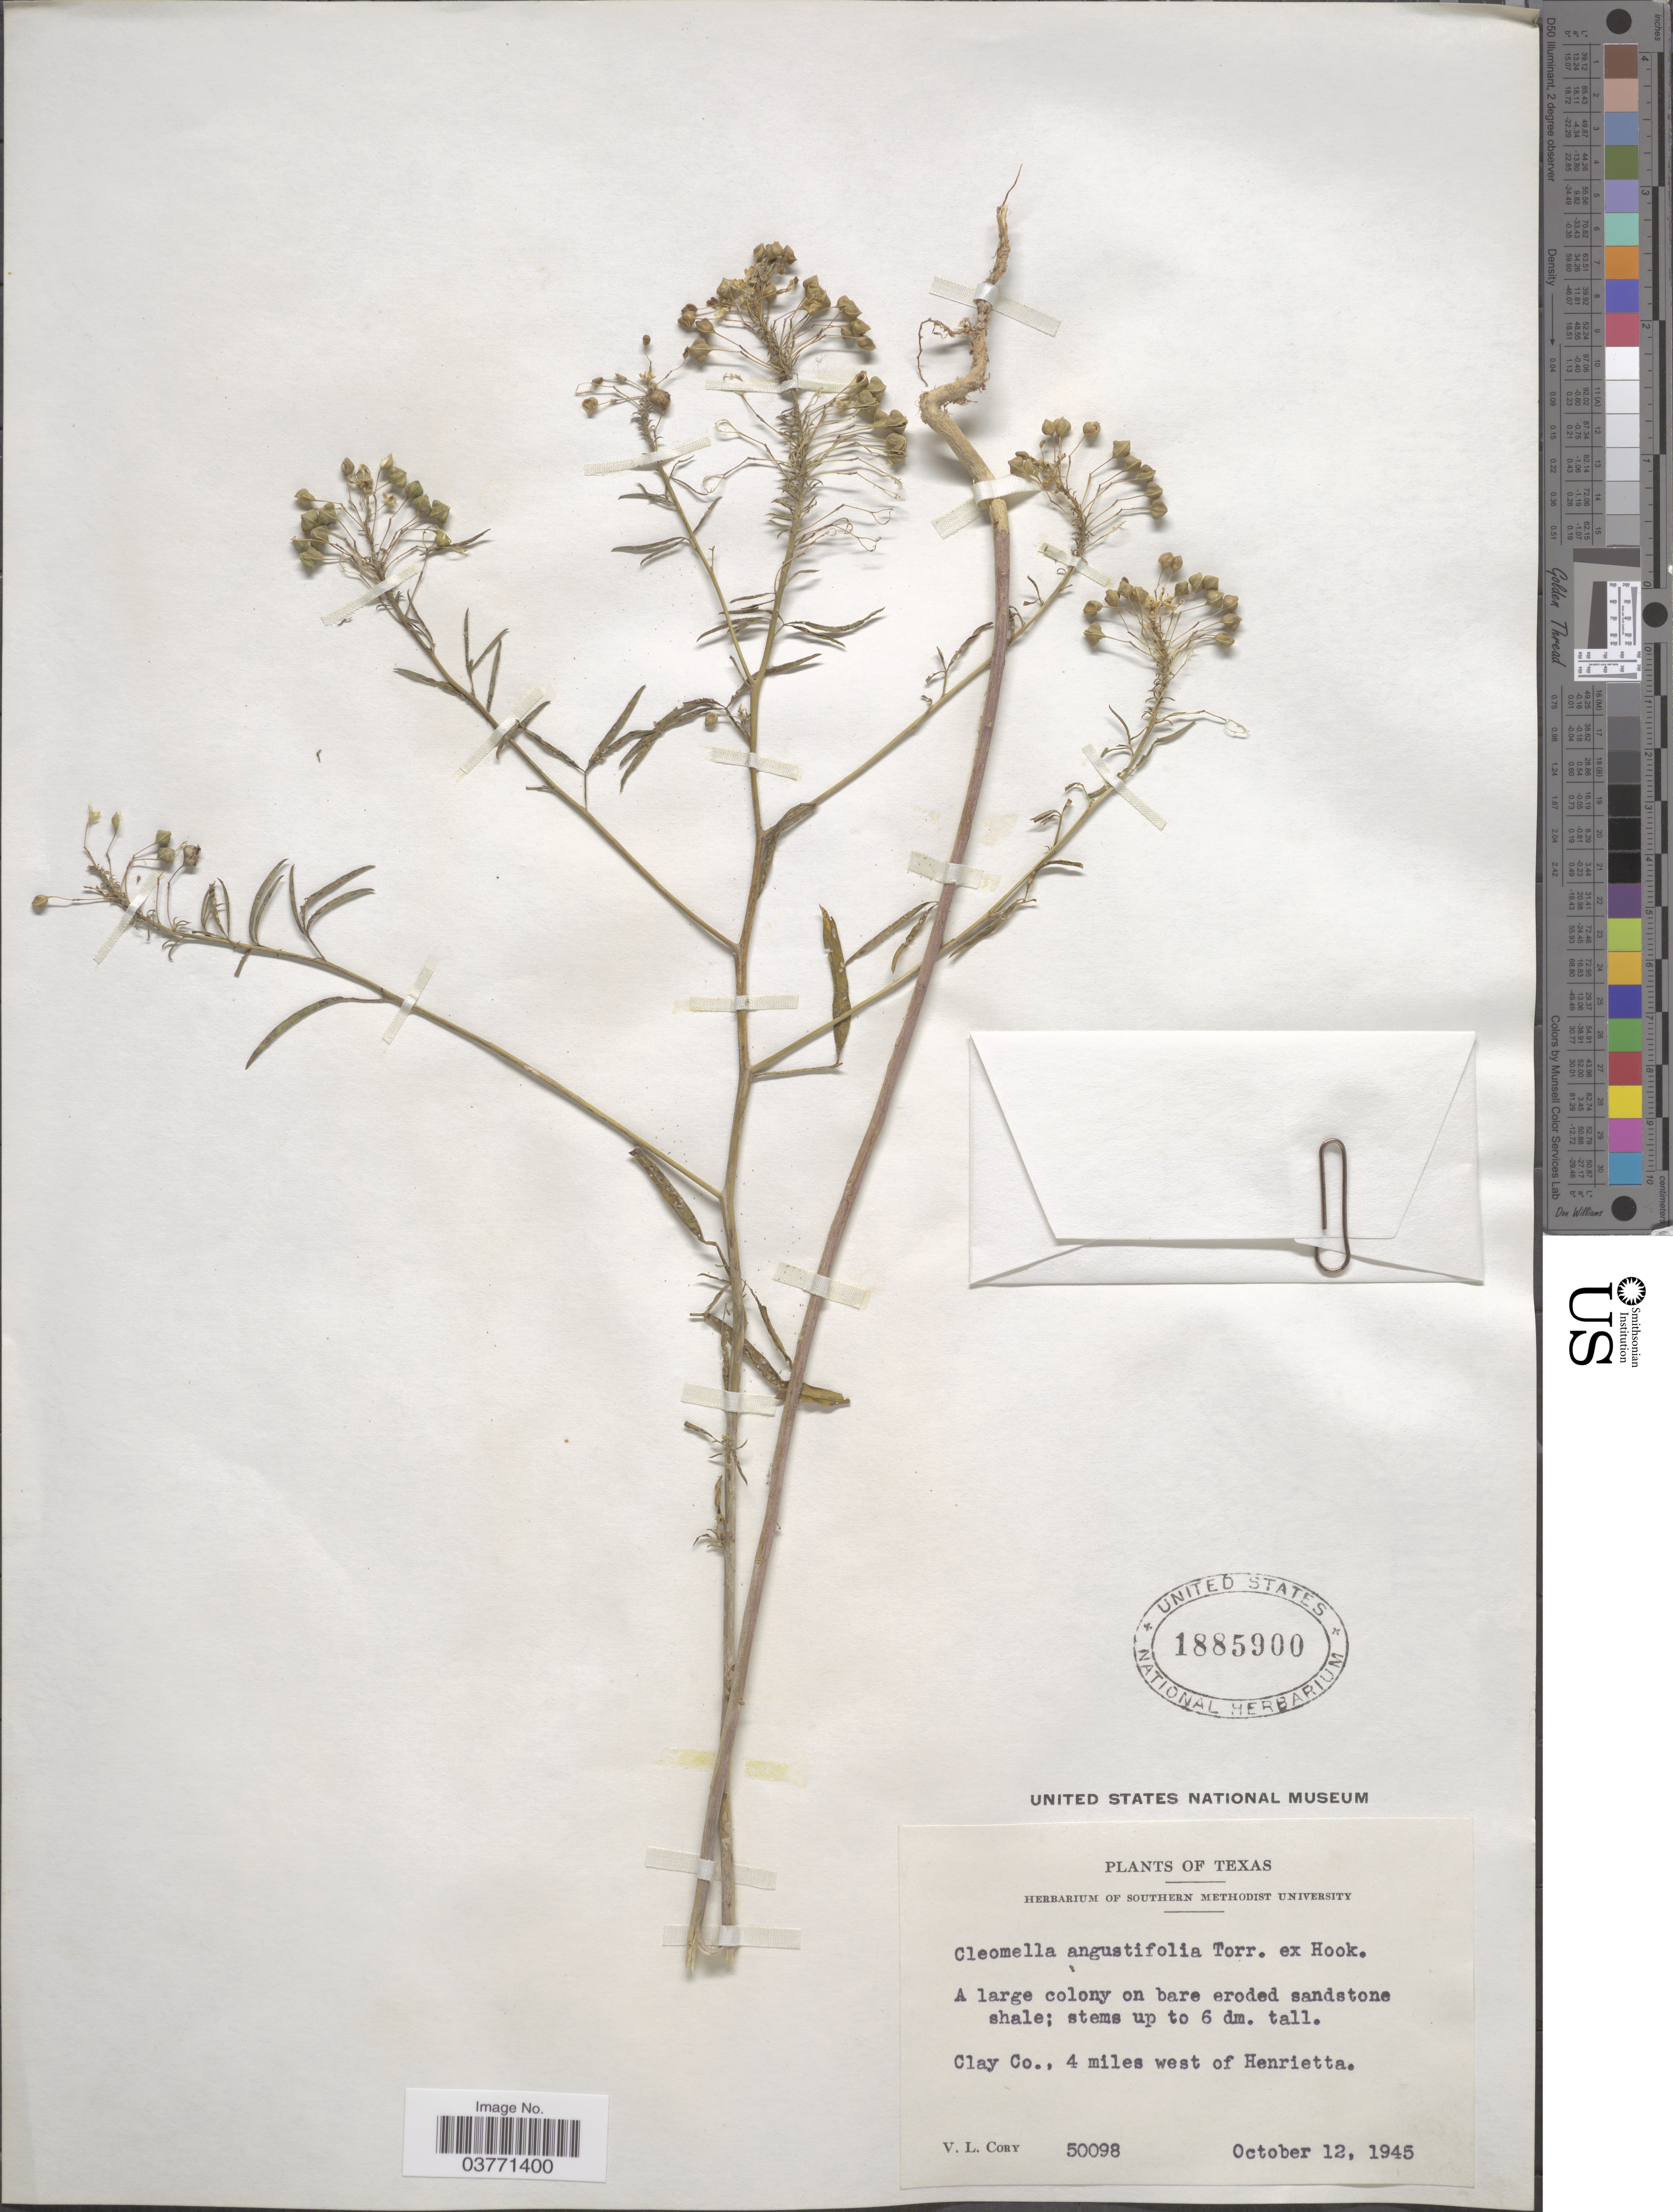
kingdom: Plantae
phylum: Tracheophyta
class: Magnoliopsida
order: Brassicales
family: Cleomaceae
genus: Cleomella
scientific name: Cleomella angustifolia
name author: Torr.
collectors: V. Cory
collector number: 50098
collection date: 1945-10-12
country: United States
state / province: Texas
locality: Clay Co., 4 miles west of Henrietta.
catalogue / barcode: US 1885900